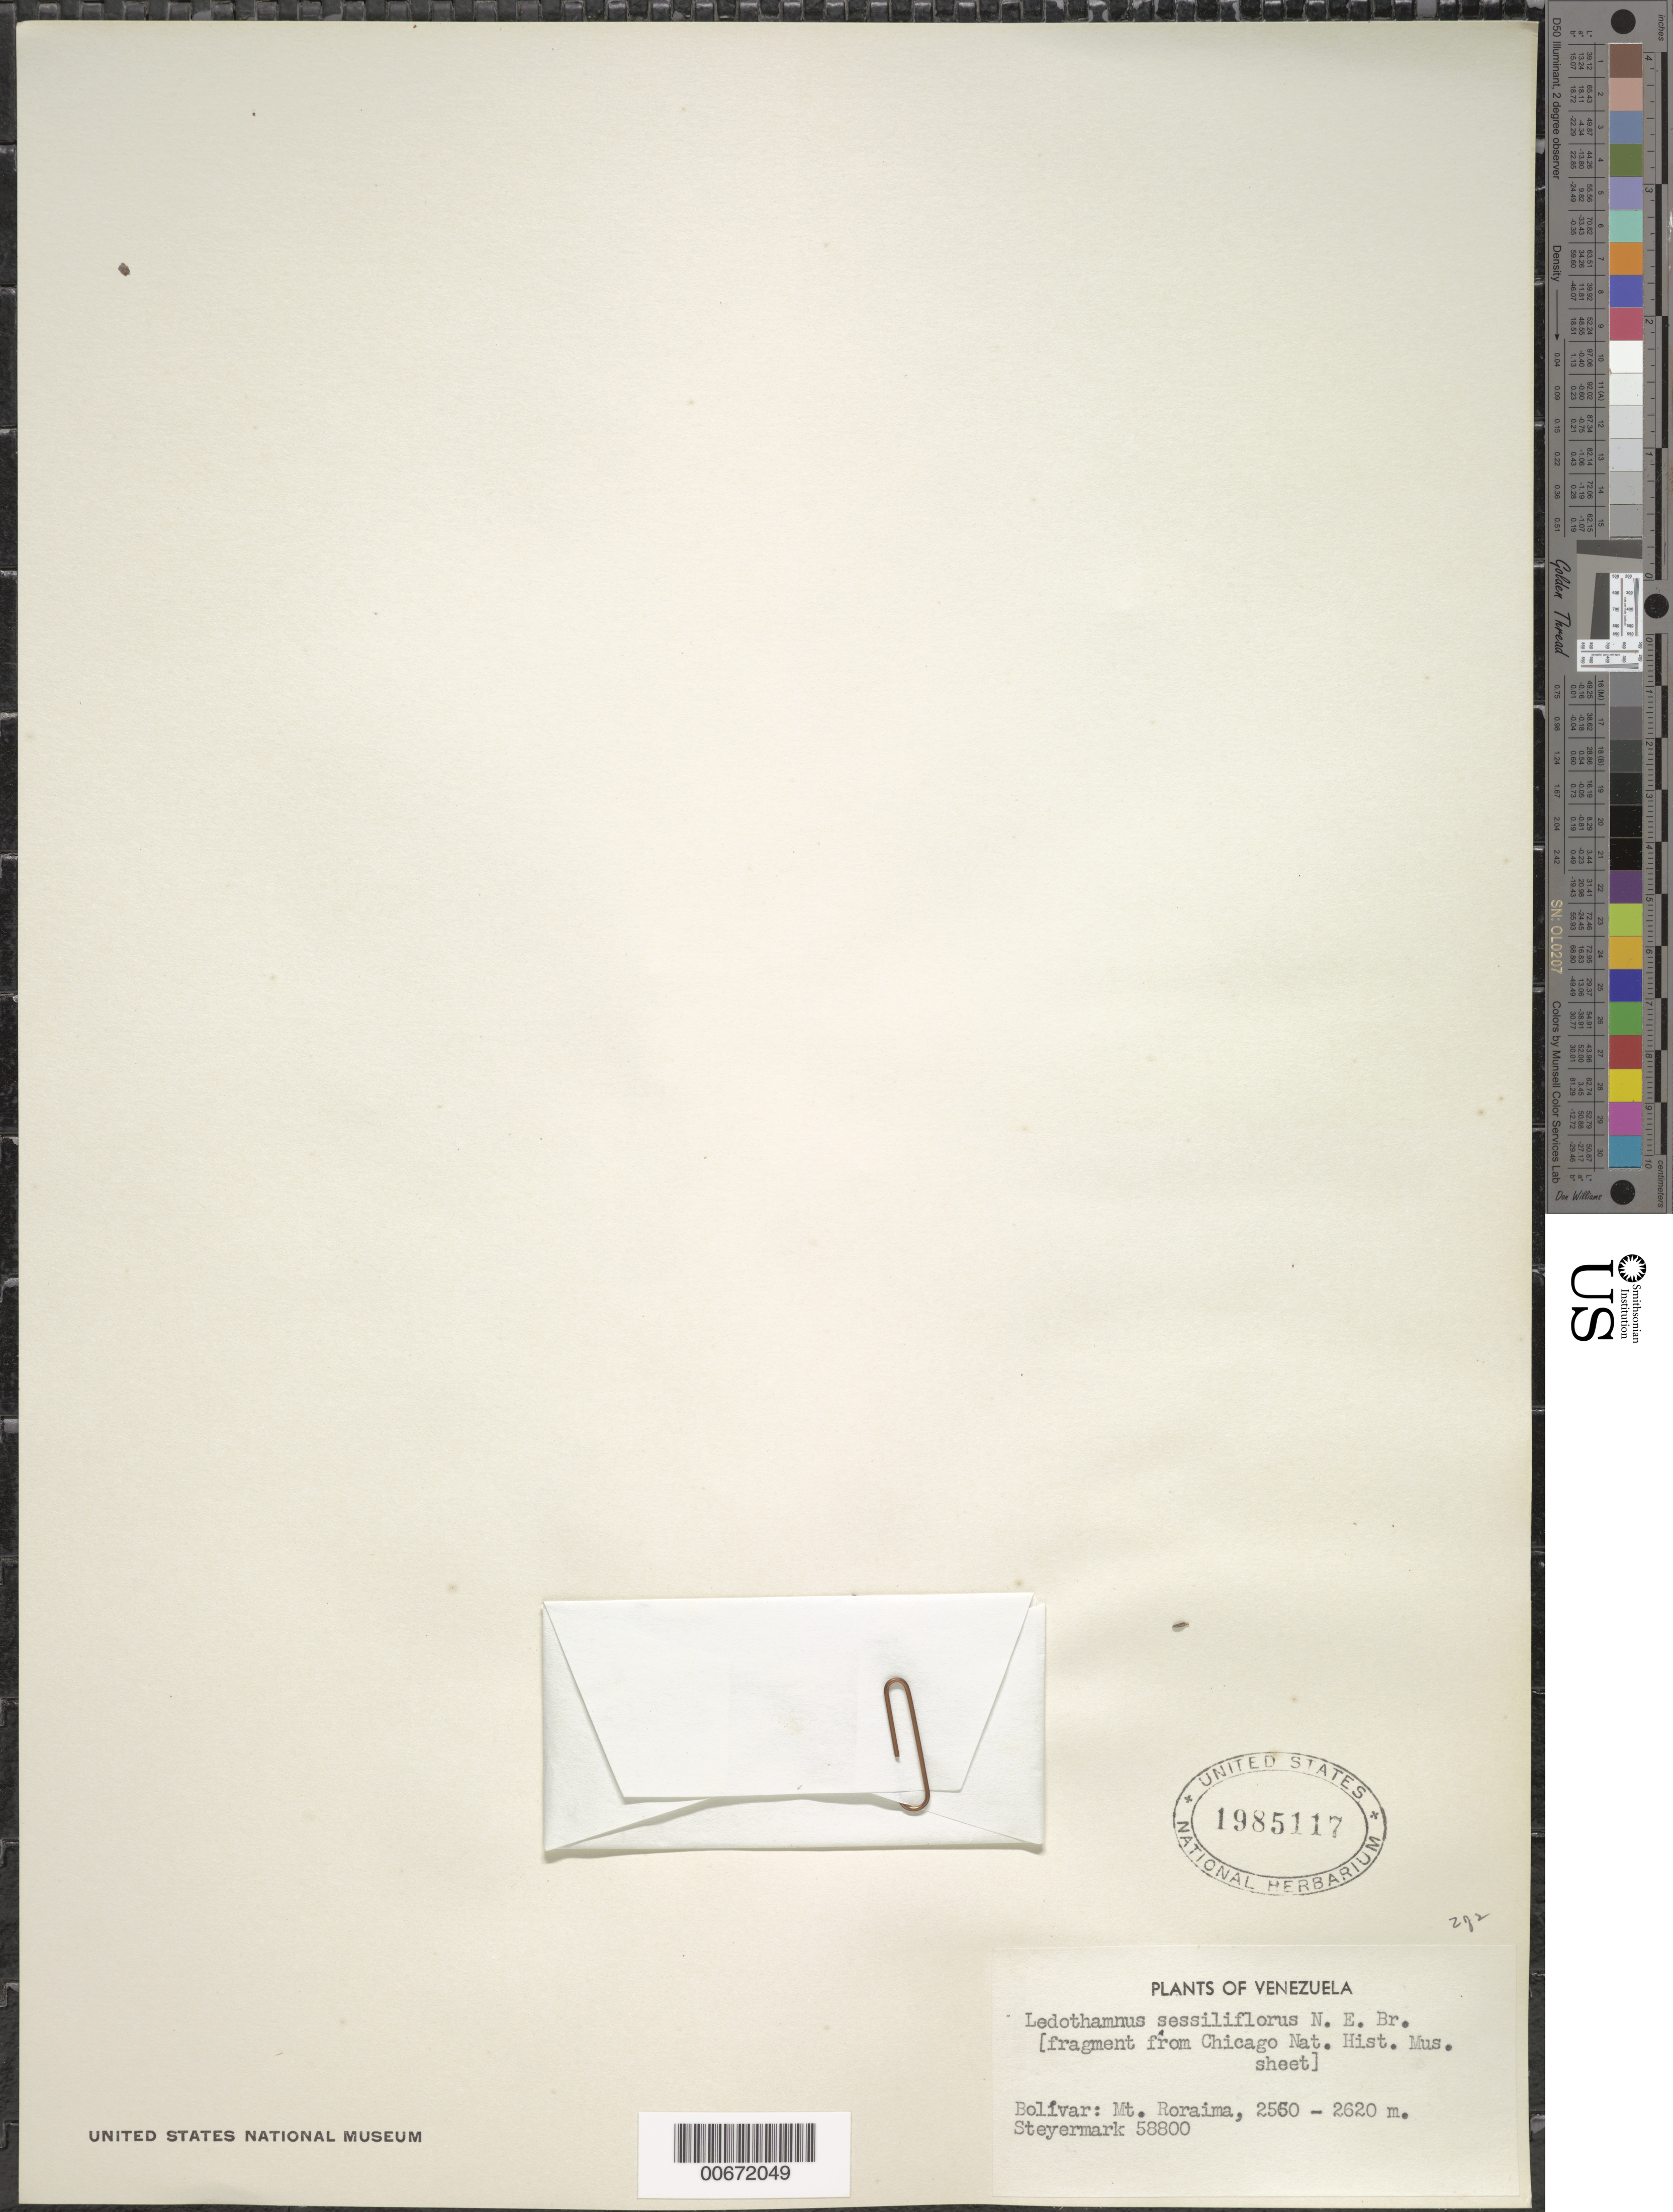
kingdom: Plantae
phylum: Tracheophyta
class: Magnoliopsida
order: Ericales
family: Ericaceae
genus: Ledothamnus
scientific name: Ledothamnus sessiliflorus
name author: N.E. Br.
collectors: Steyermark, --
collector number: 58800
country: Venezuela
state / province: Bolivar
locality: Mt. Roraima.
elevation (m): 2560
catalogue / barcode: US 1985117